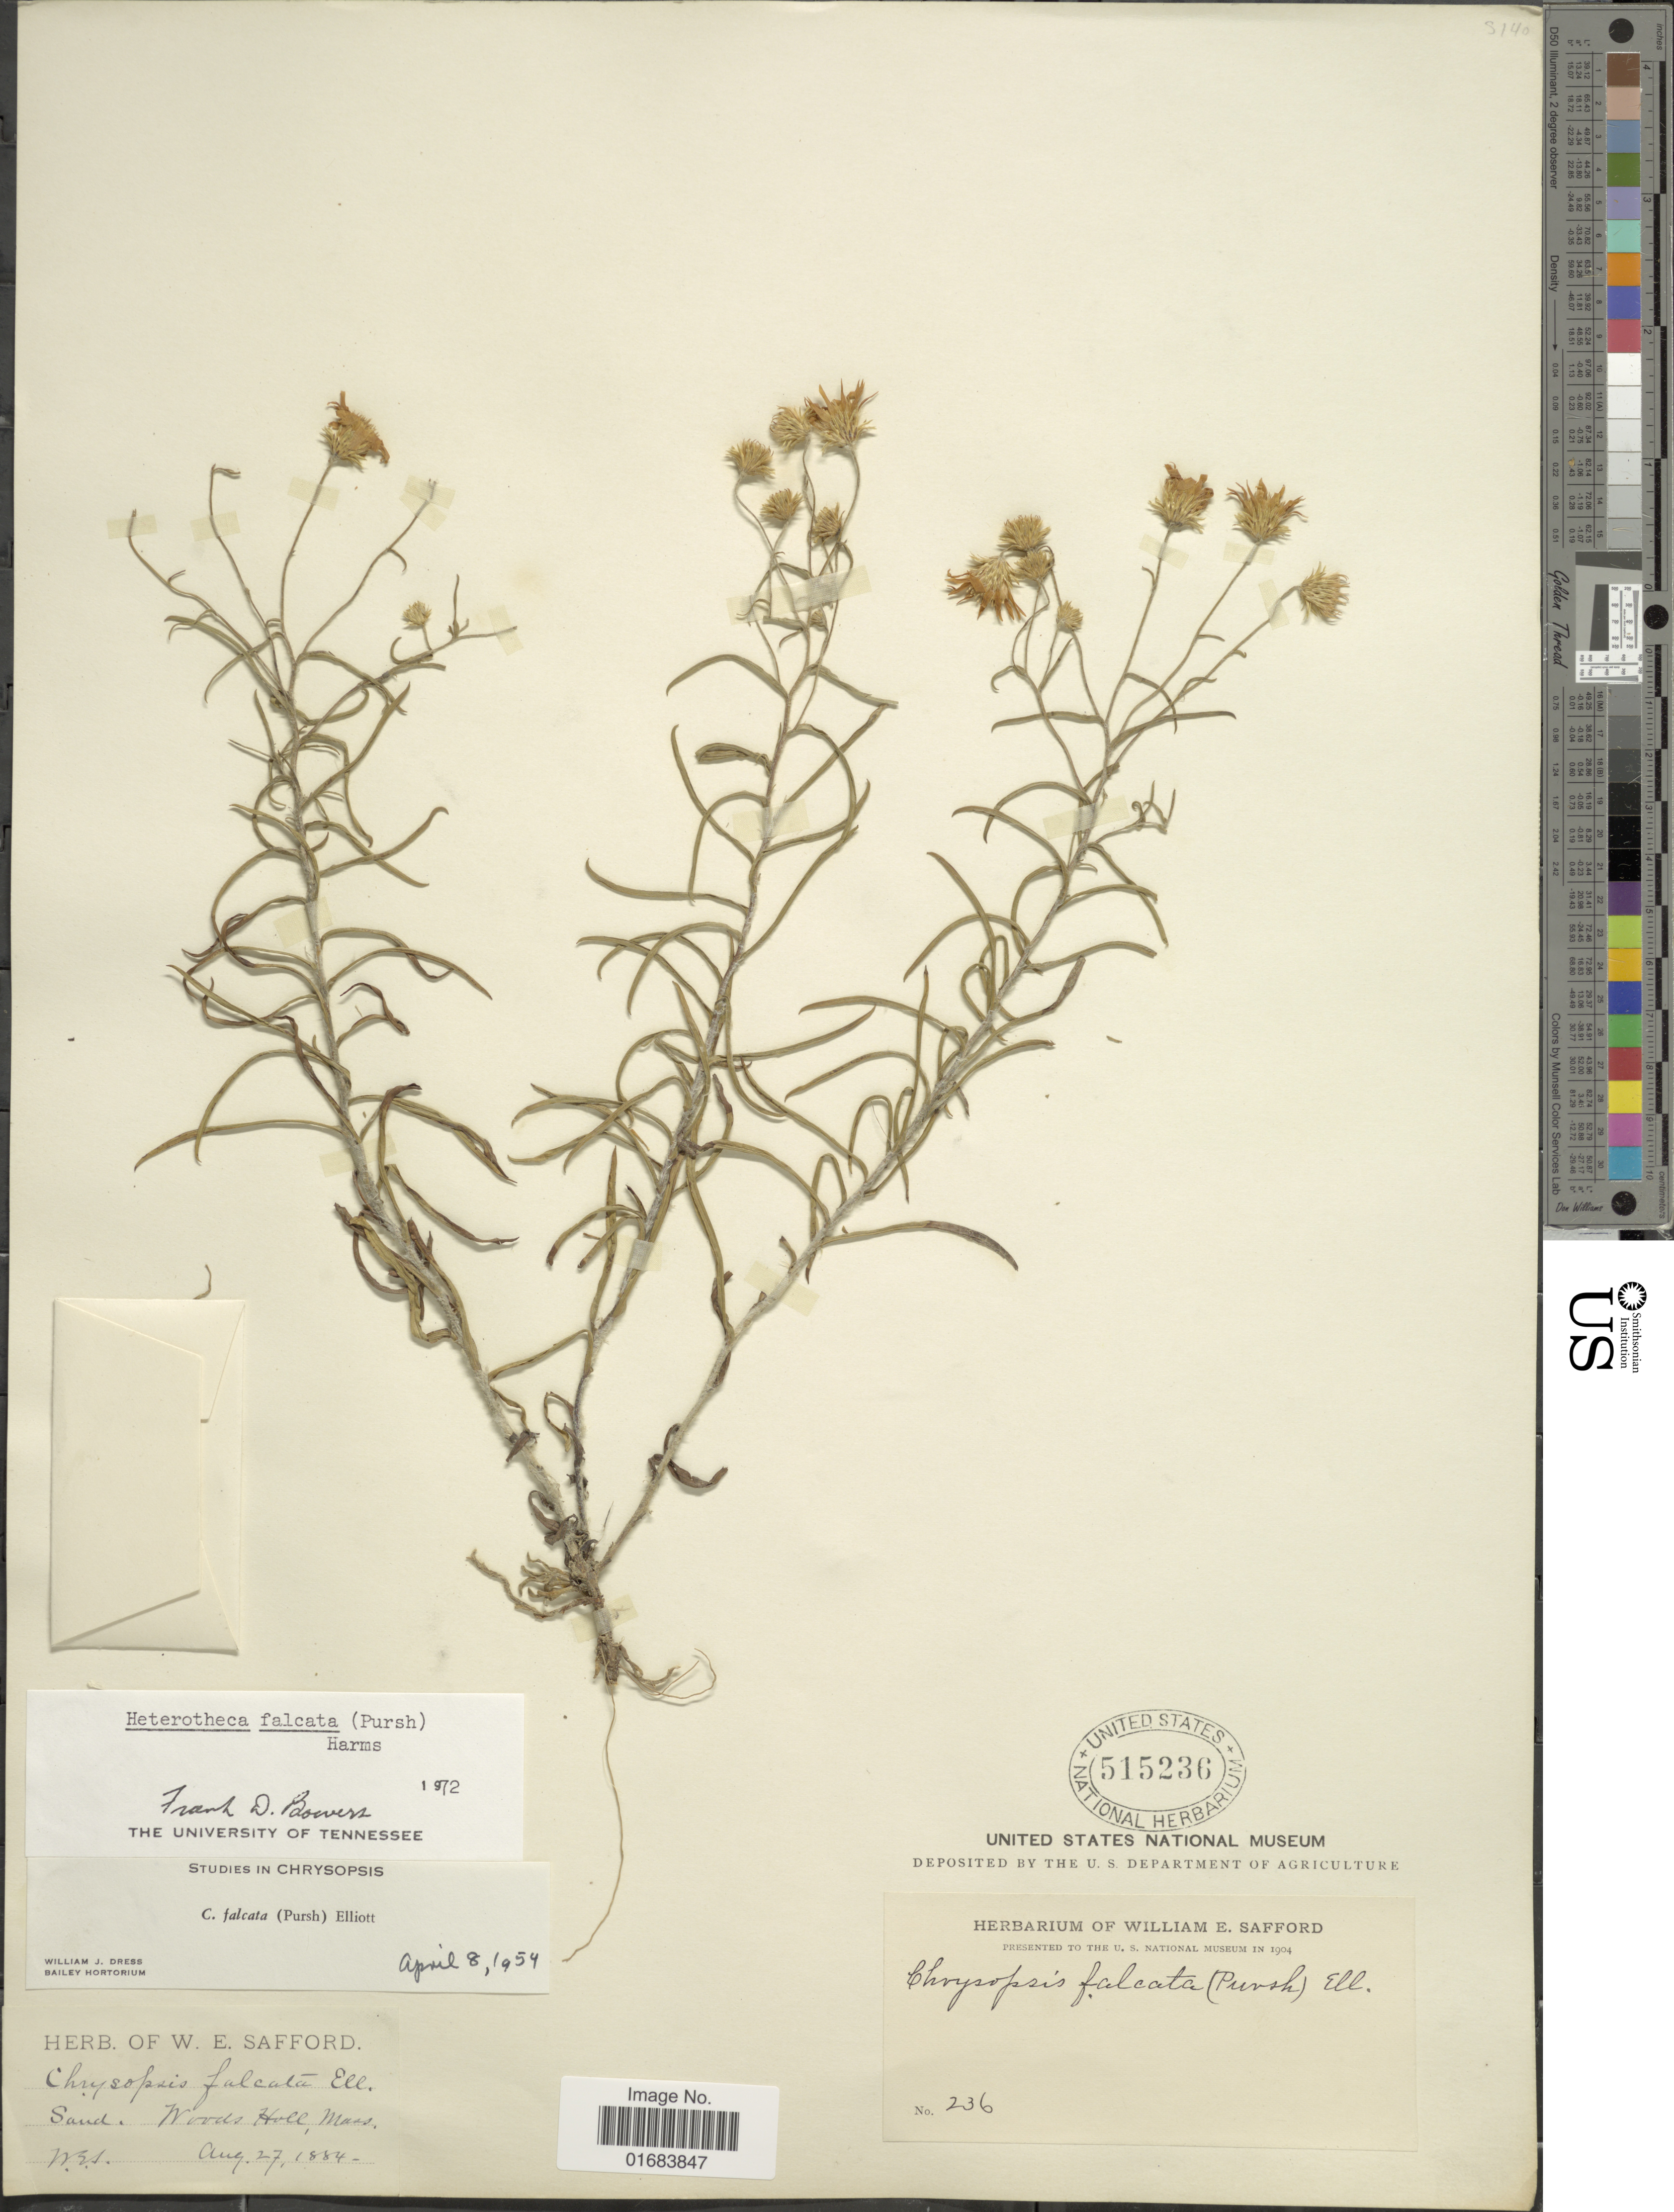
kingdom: Plantae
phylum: Tracheophyta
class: Magnoliopsida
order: Asterales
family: Asteraceae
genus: Pityopsis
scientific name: Pityopsis falcata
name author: (Pursh) Nutt.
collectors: ex herb. W. E. Safford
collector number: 236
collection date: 1884-08-27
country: United States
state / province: Massachusetts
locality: Woods Holl.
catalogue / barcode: US 515236